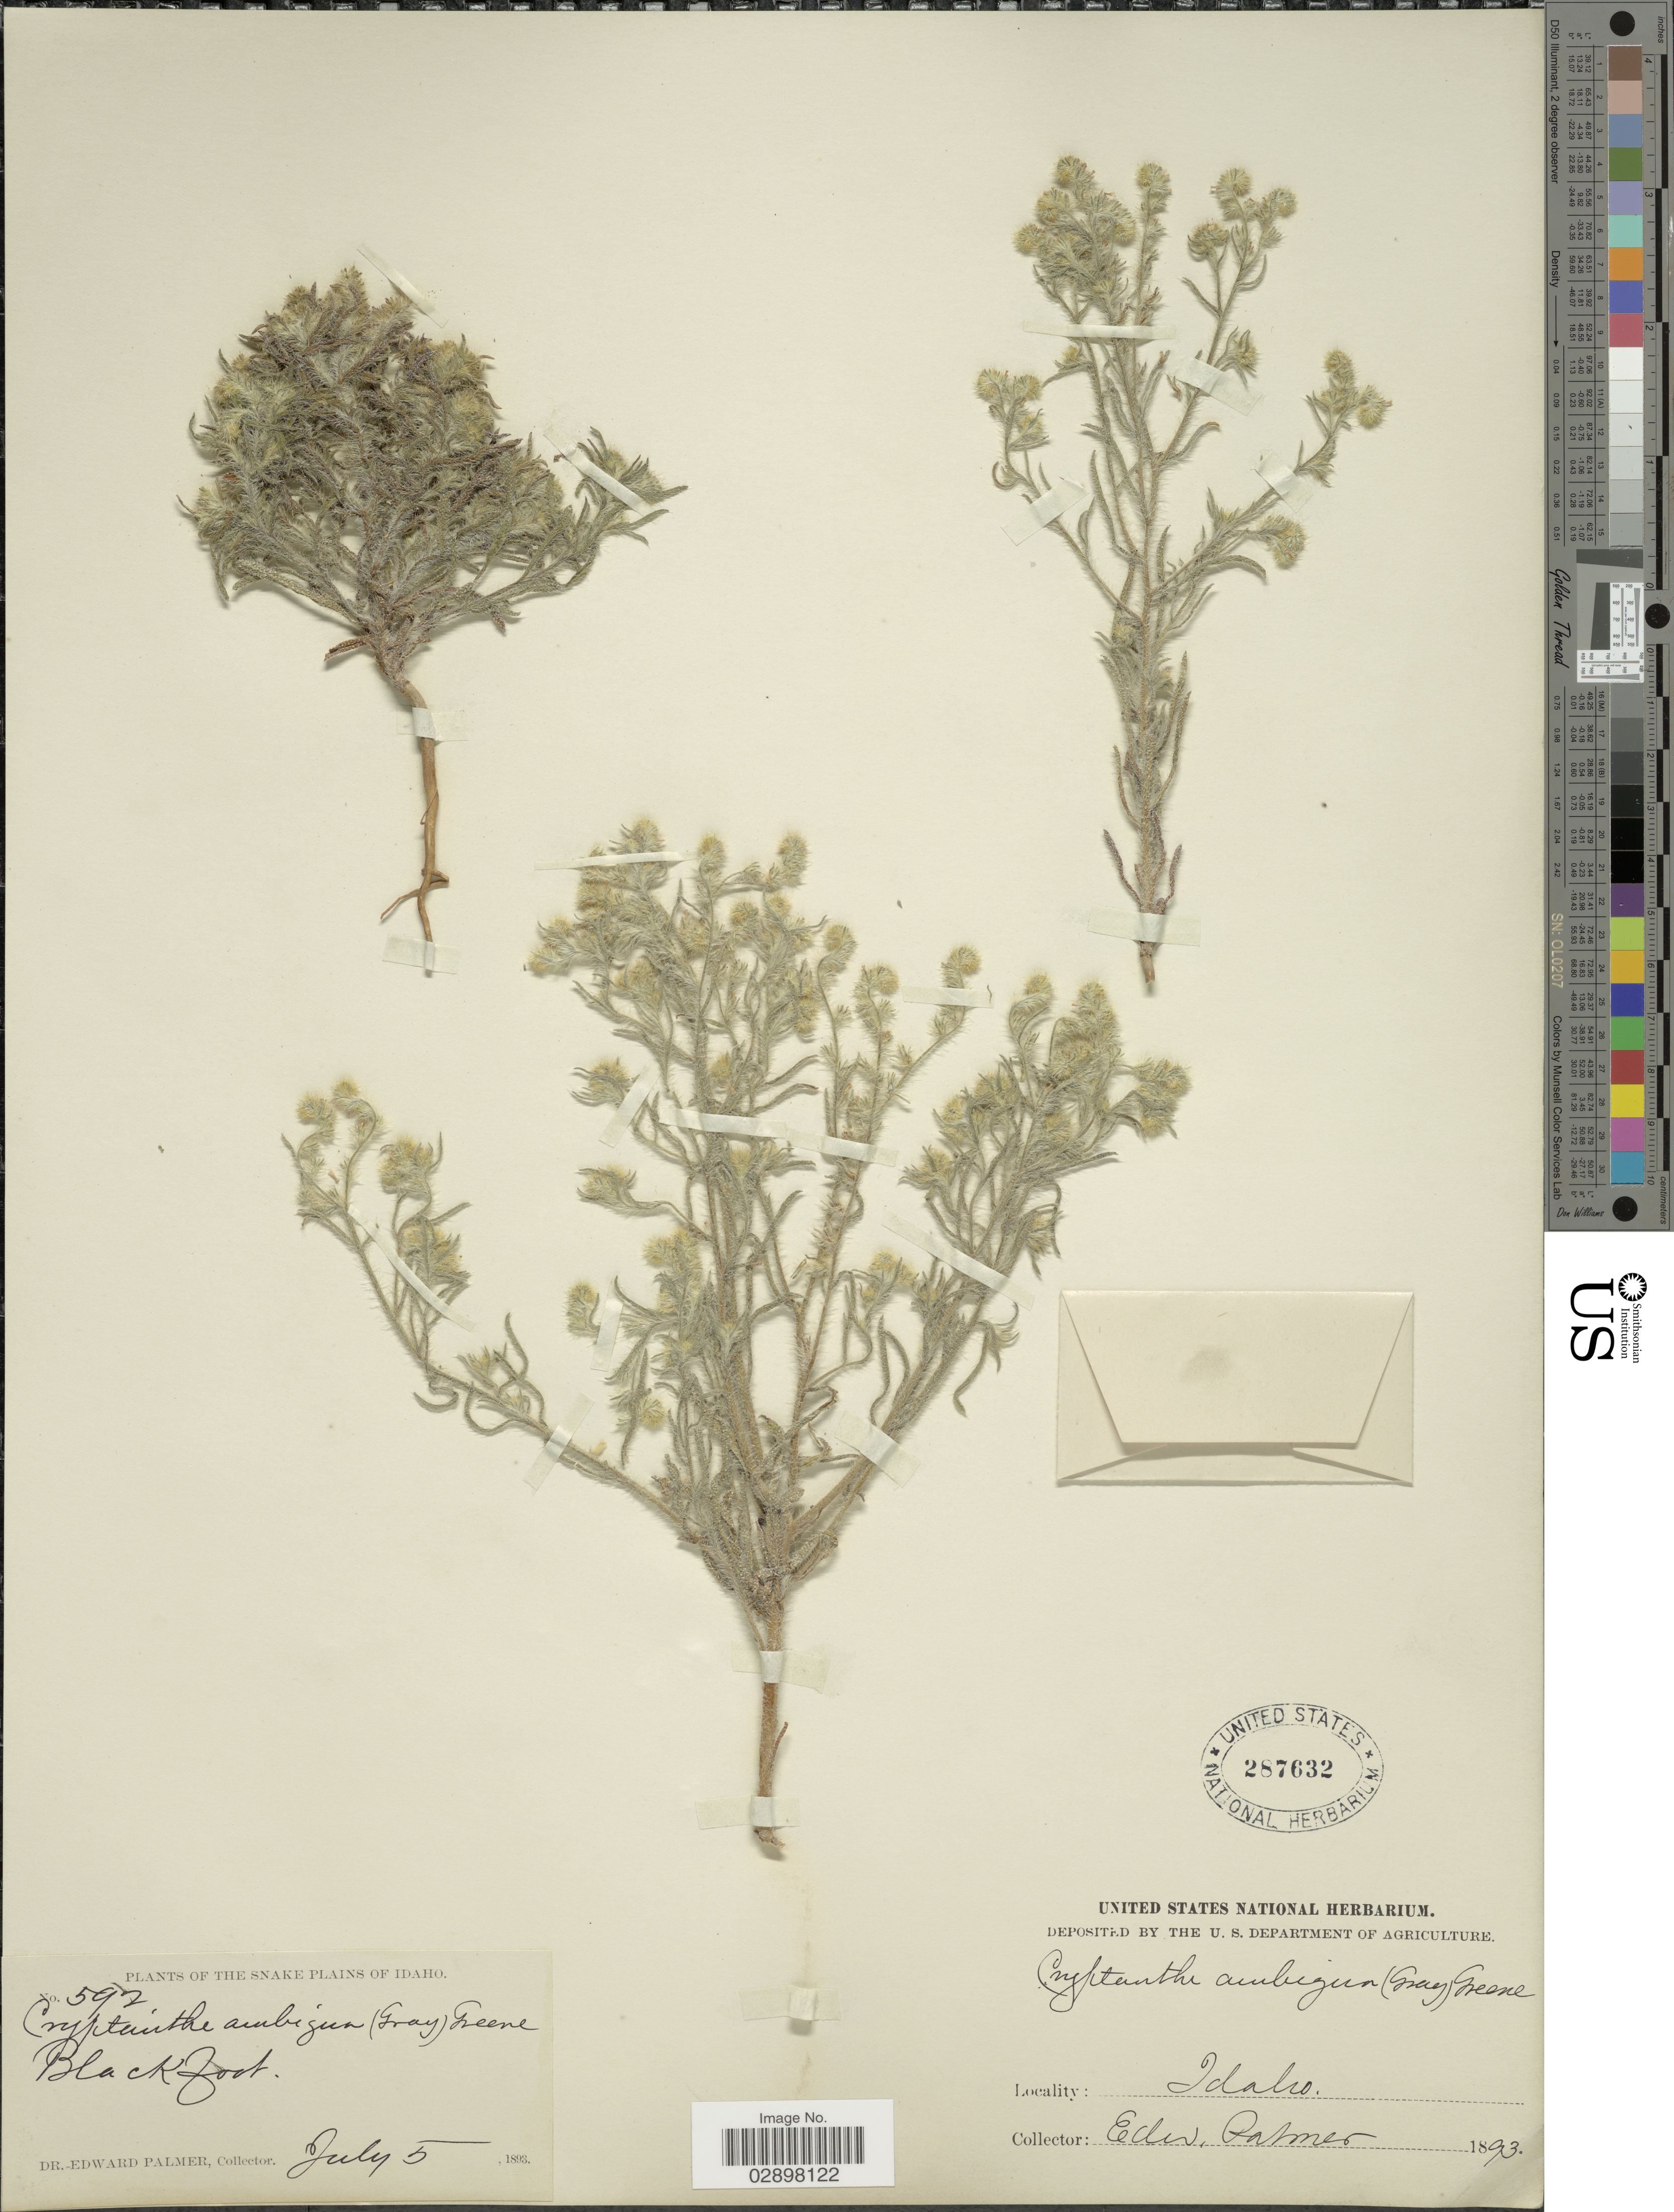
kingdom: Plantae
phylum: Tracheophyta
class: Magnoliopsida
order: Boraginales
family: Boraginaceae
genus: Cryptantha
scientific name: Cryptantha scoparia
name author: A. Nelson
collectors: E. Palmer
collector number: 592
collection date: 1893-07-05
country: United States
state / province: Idaho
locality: The Snake Plains, Blackfoot.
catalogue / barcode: US 287632